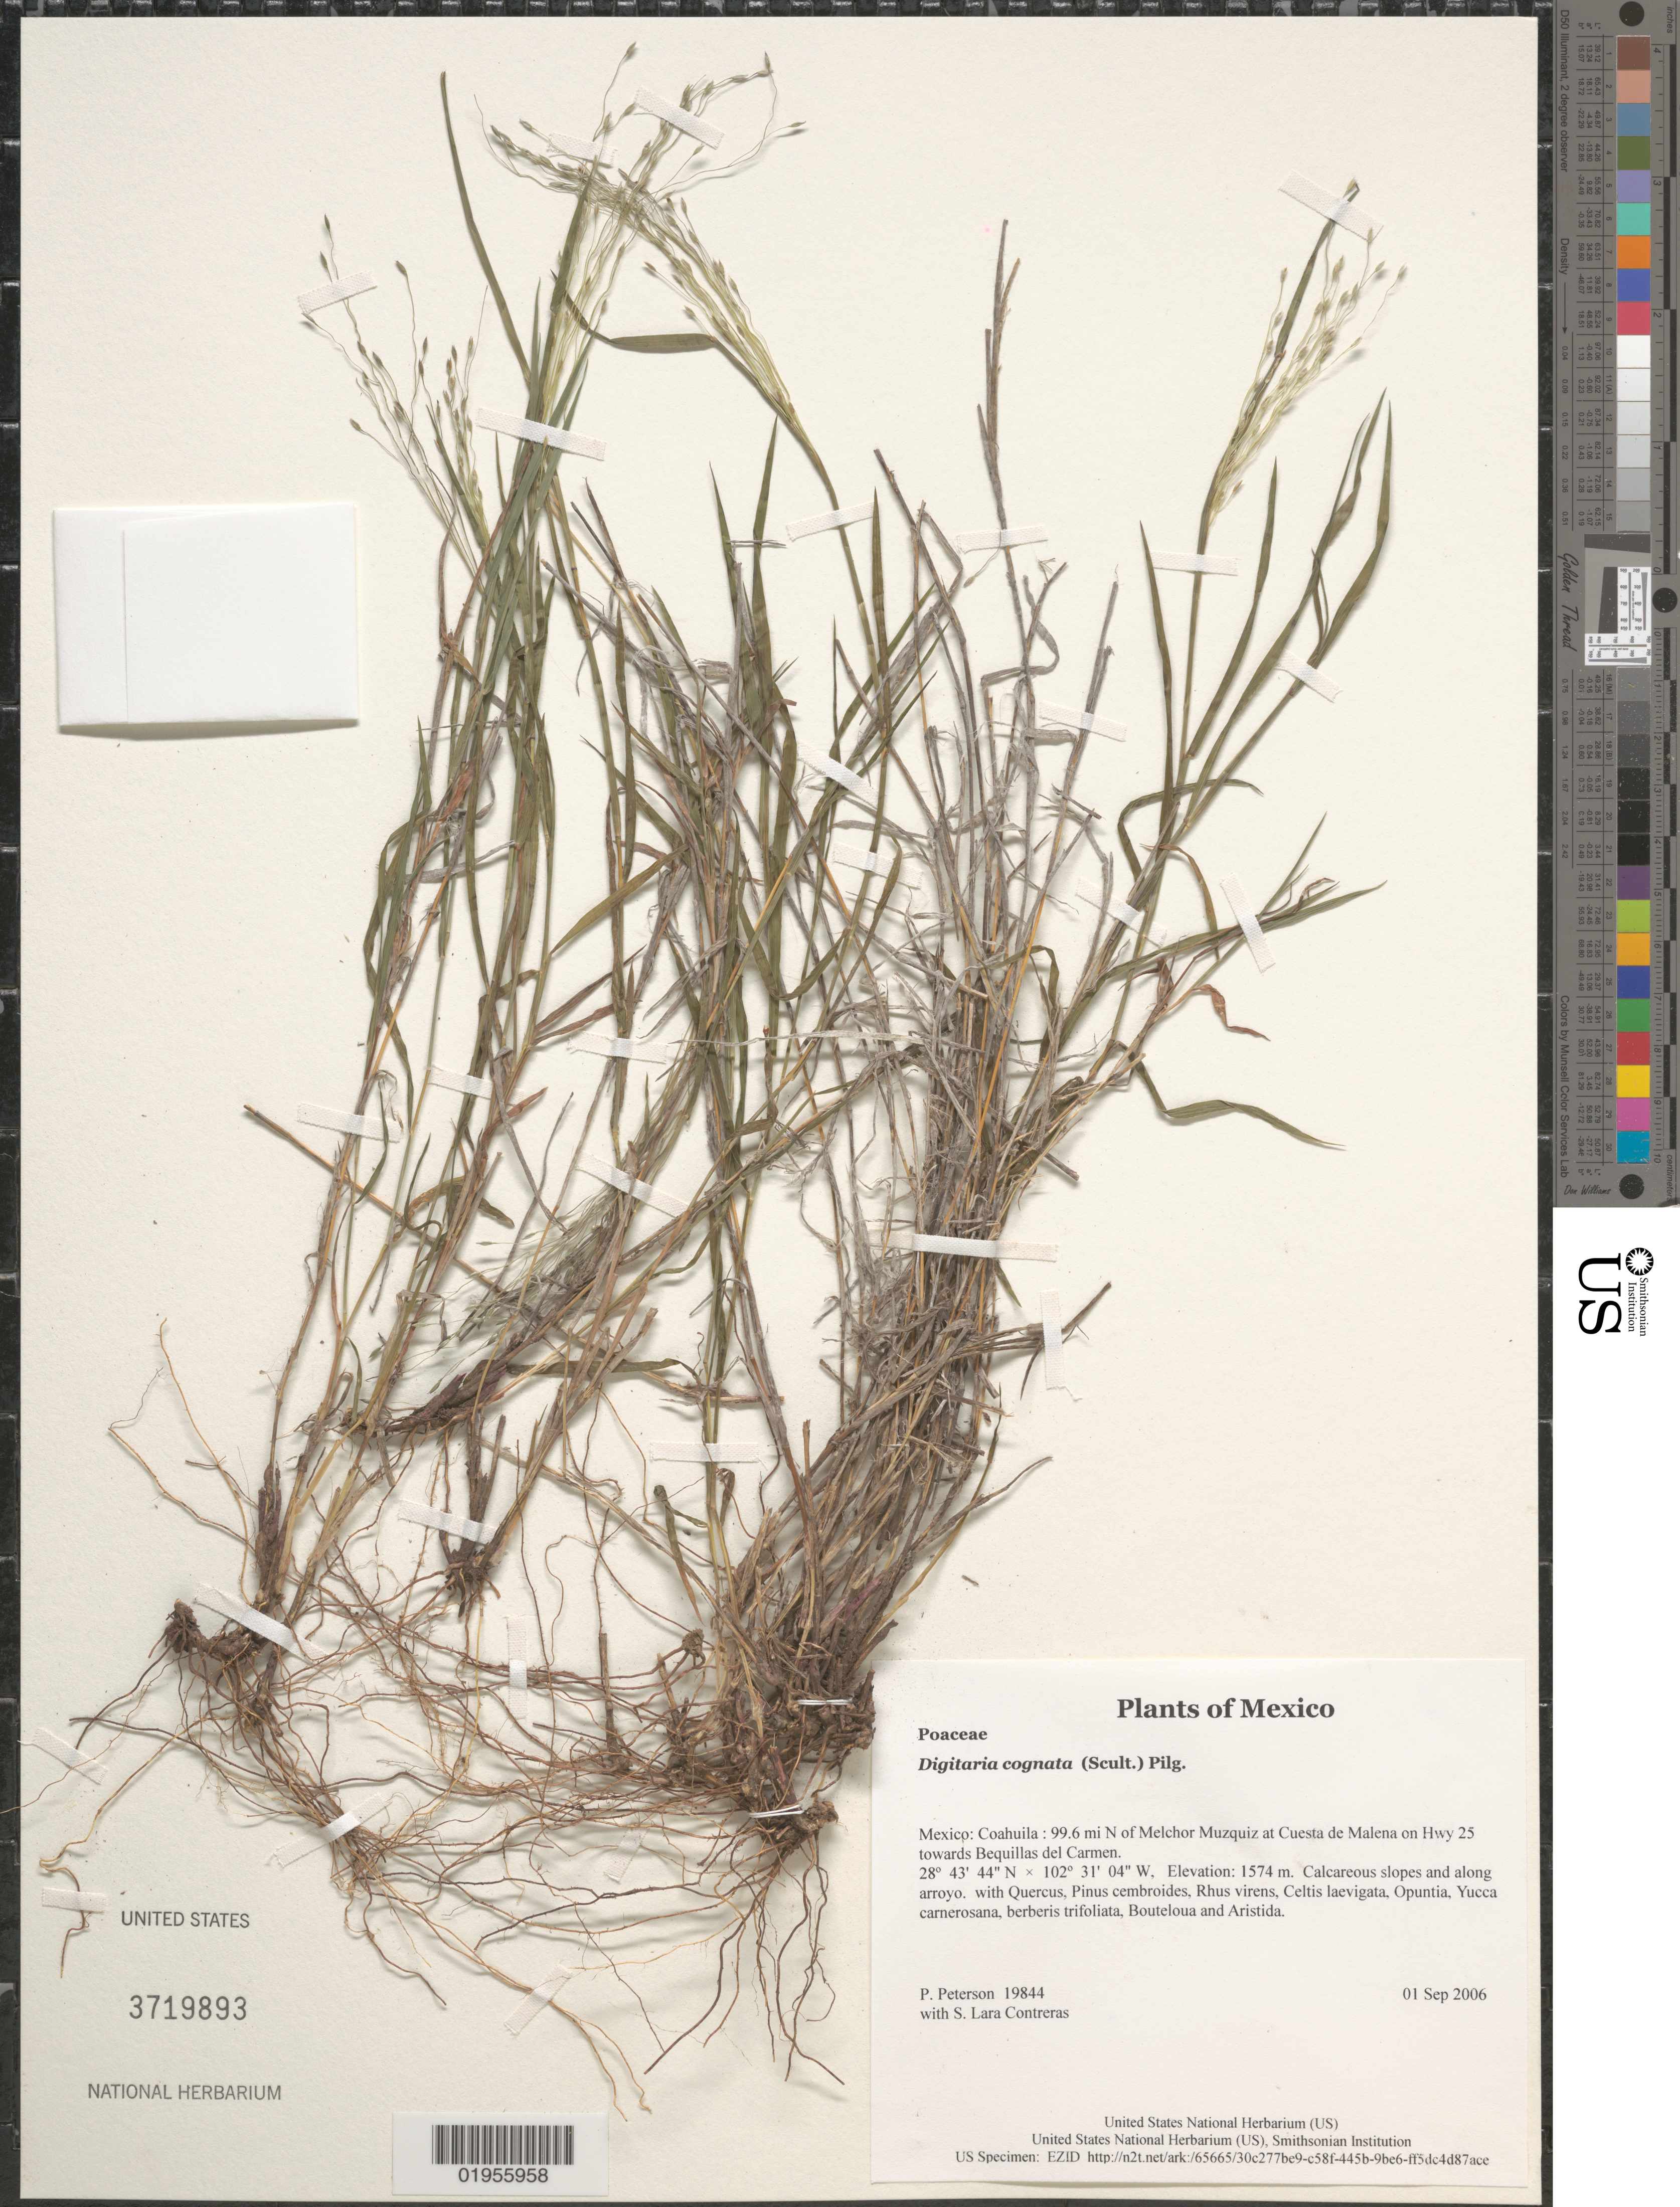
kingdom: Plantae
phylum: Tracheophyta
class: Liliopsida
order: Poales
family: Poaceae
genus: Digitaria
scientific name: Digitaria cognata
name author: (Scult.) Pilg.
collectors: P. M. Peterson & S. Lara Contreras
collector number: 19844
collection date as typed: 01 Sep 2006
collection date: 2006-09-01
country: Mexico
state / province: Coahuila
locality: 99.6 mi N of Melchor Muzquiz at Cuesta de Malena on Hwy 25 towards Bequillas del Carmen.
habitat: Calcareous slopes and along arroyo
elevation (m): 1574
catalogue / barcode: US 3719893